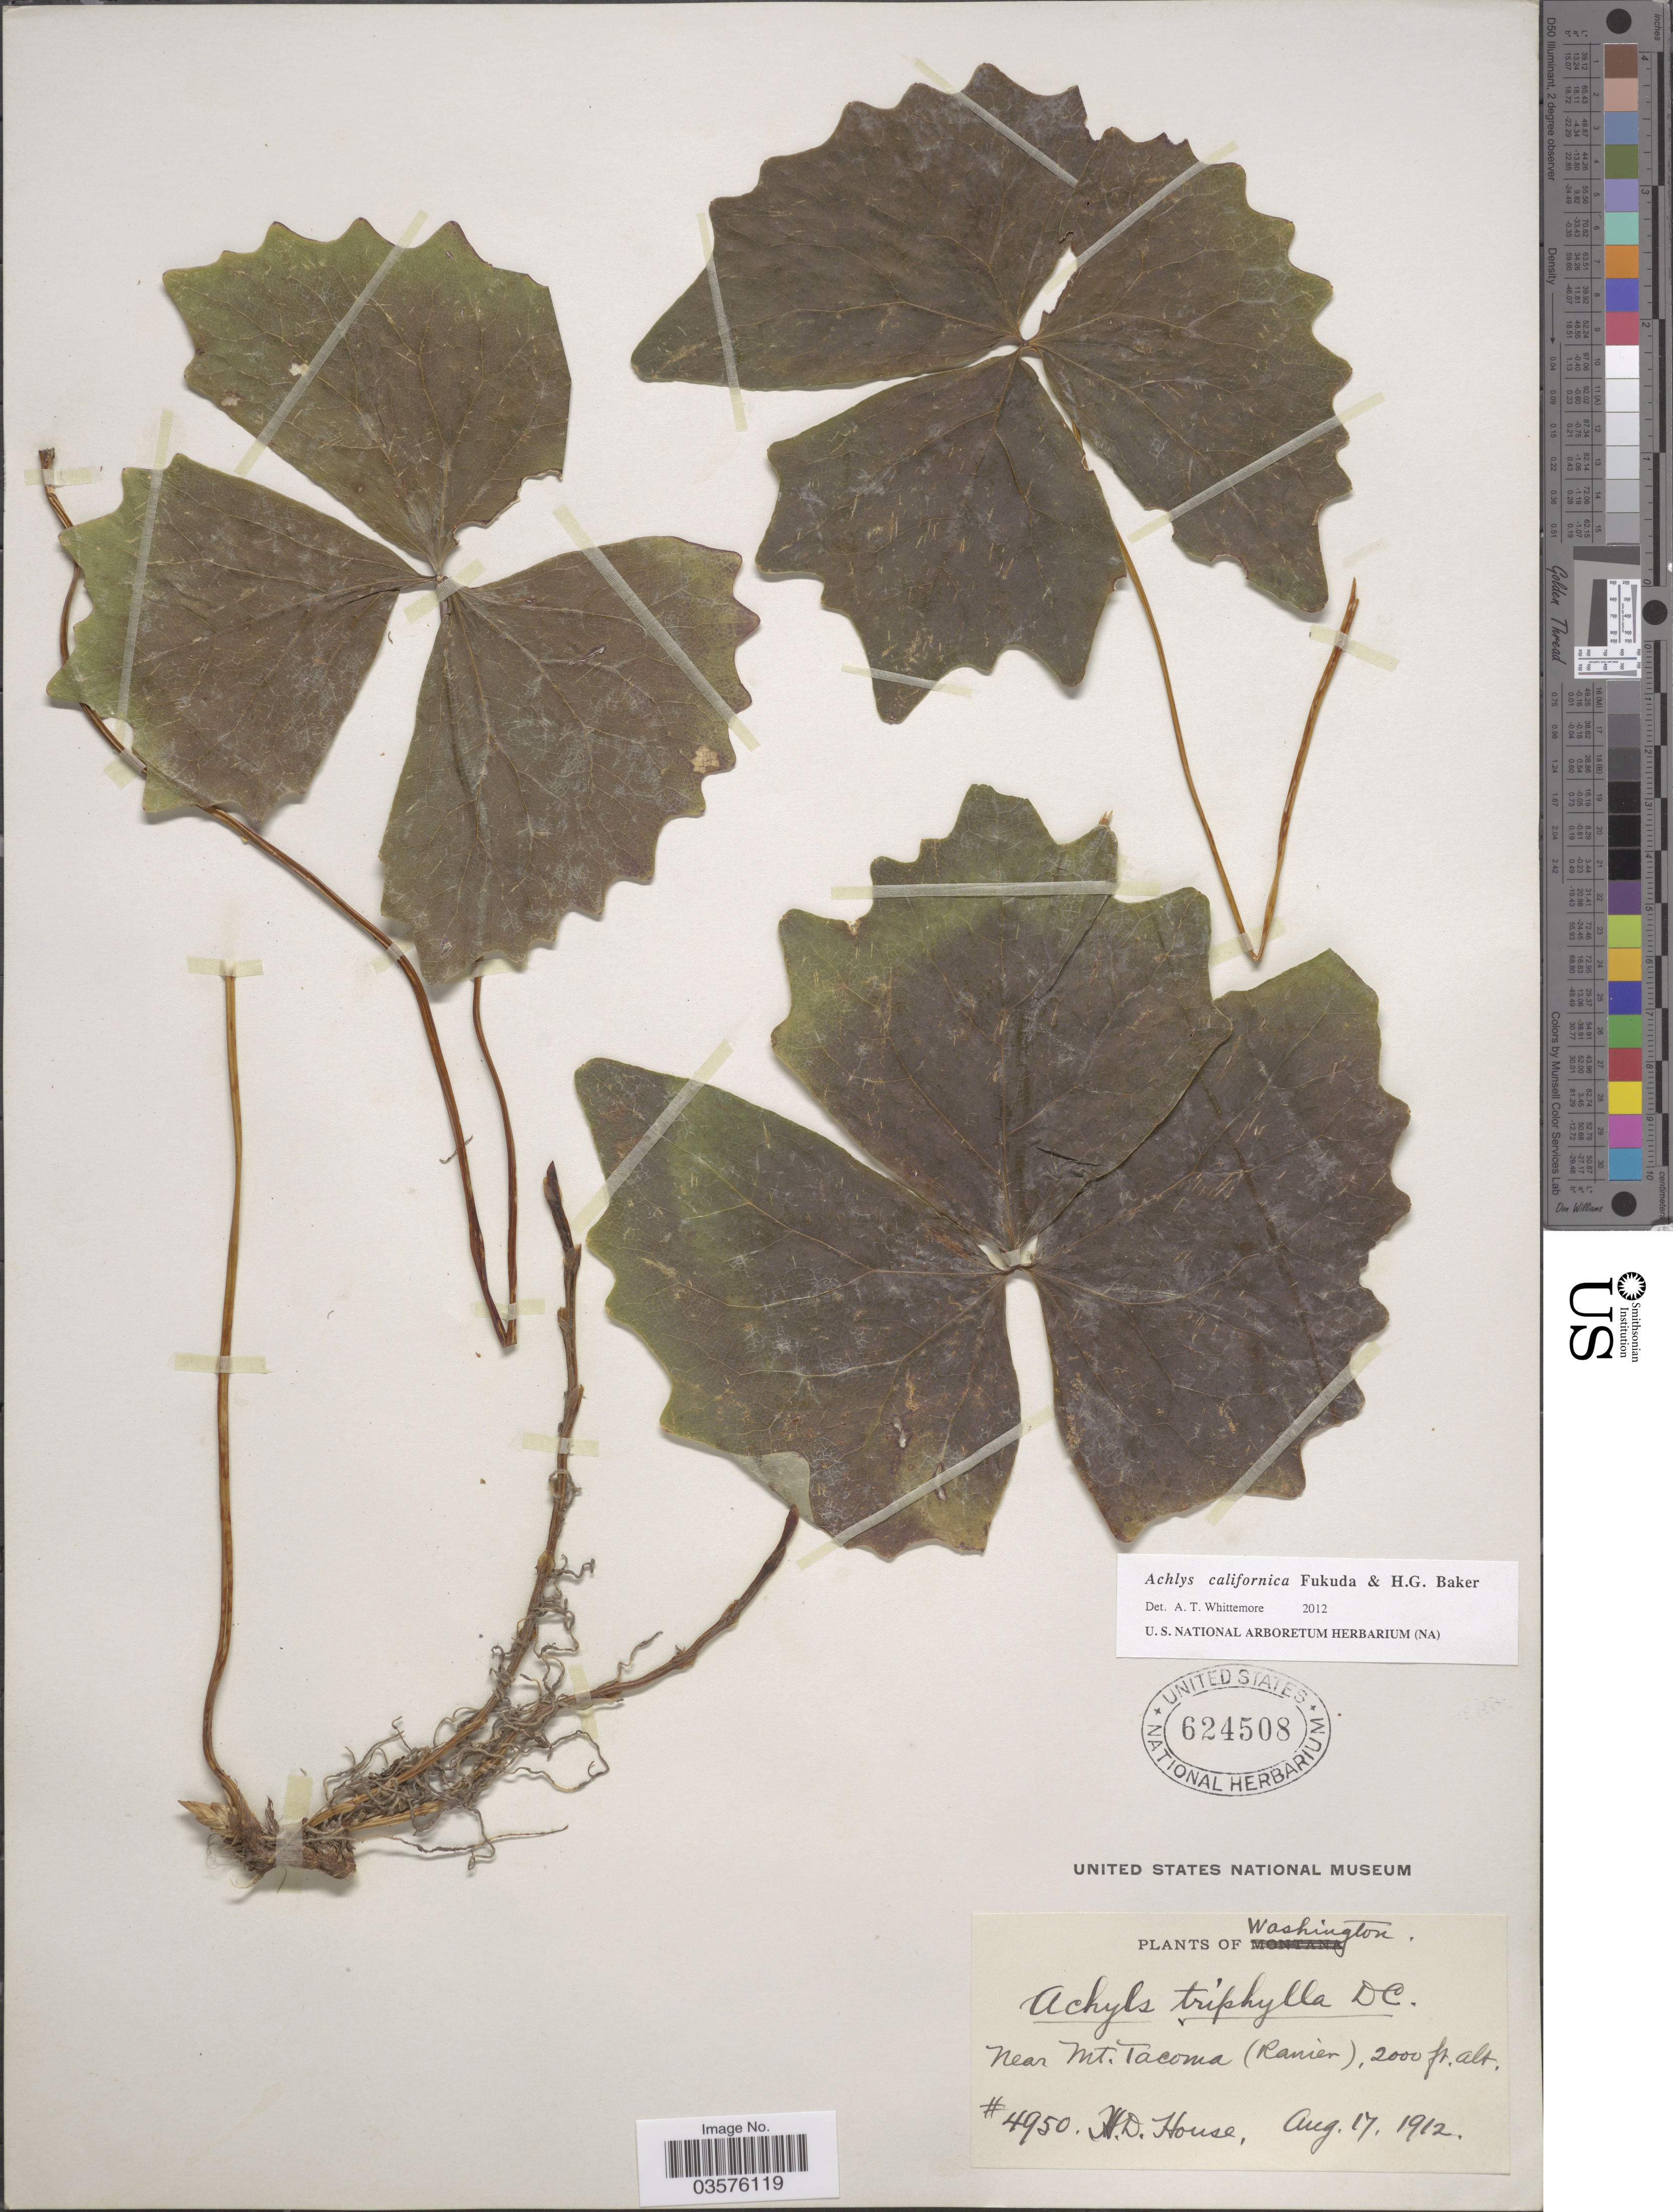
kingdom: Plantae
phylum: Tracheophyta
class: Magnoliopsida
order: Ranunculales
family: Berberidaceae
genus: Achlys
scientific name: Achlys californica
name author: Fukuda & H.G. Baker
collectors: H. D. House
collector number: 4950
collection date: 1912-08-17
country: United States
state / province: Washington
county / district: Pierce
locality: Near Mt. Tacoma (Ranier).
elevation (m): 610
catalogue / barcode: US 624508